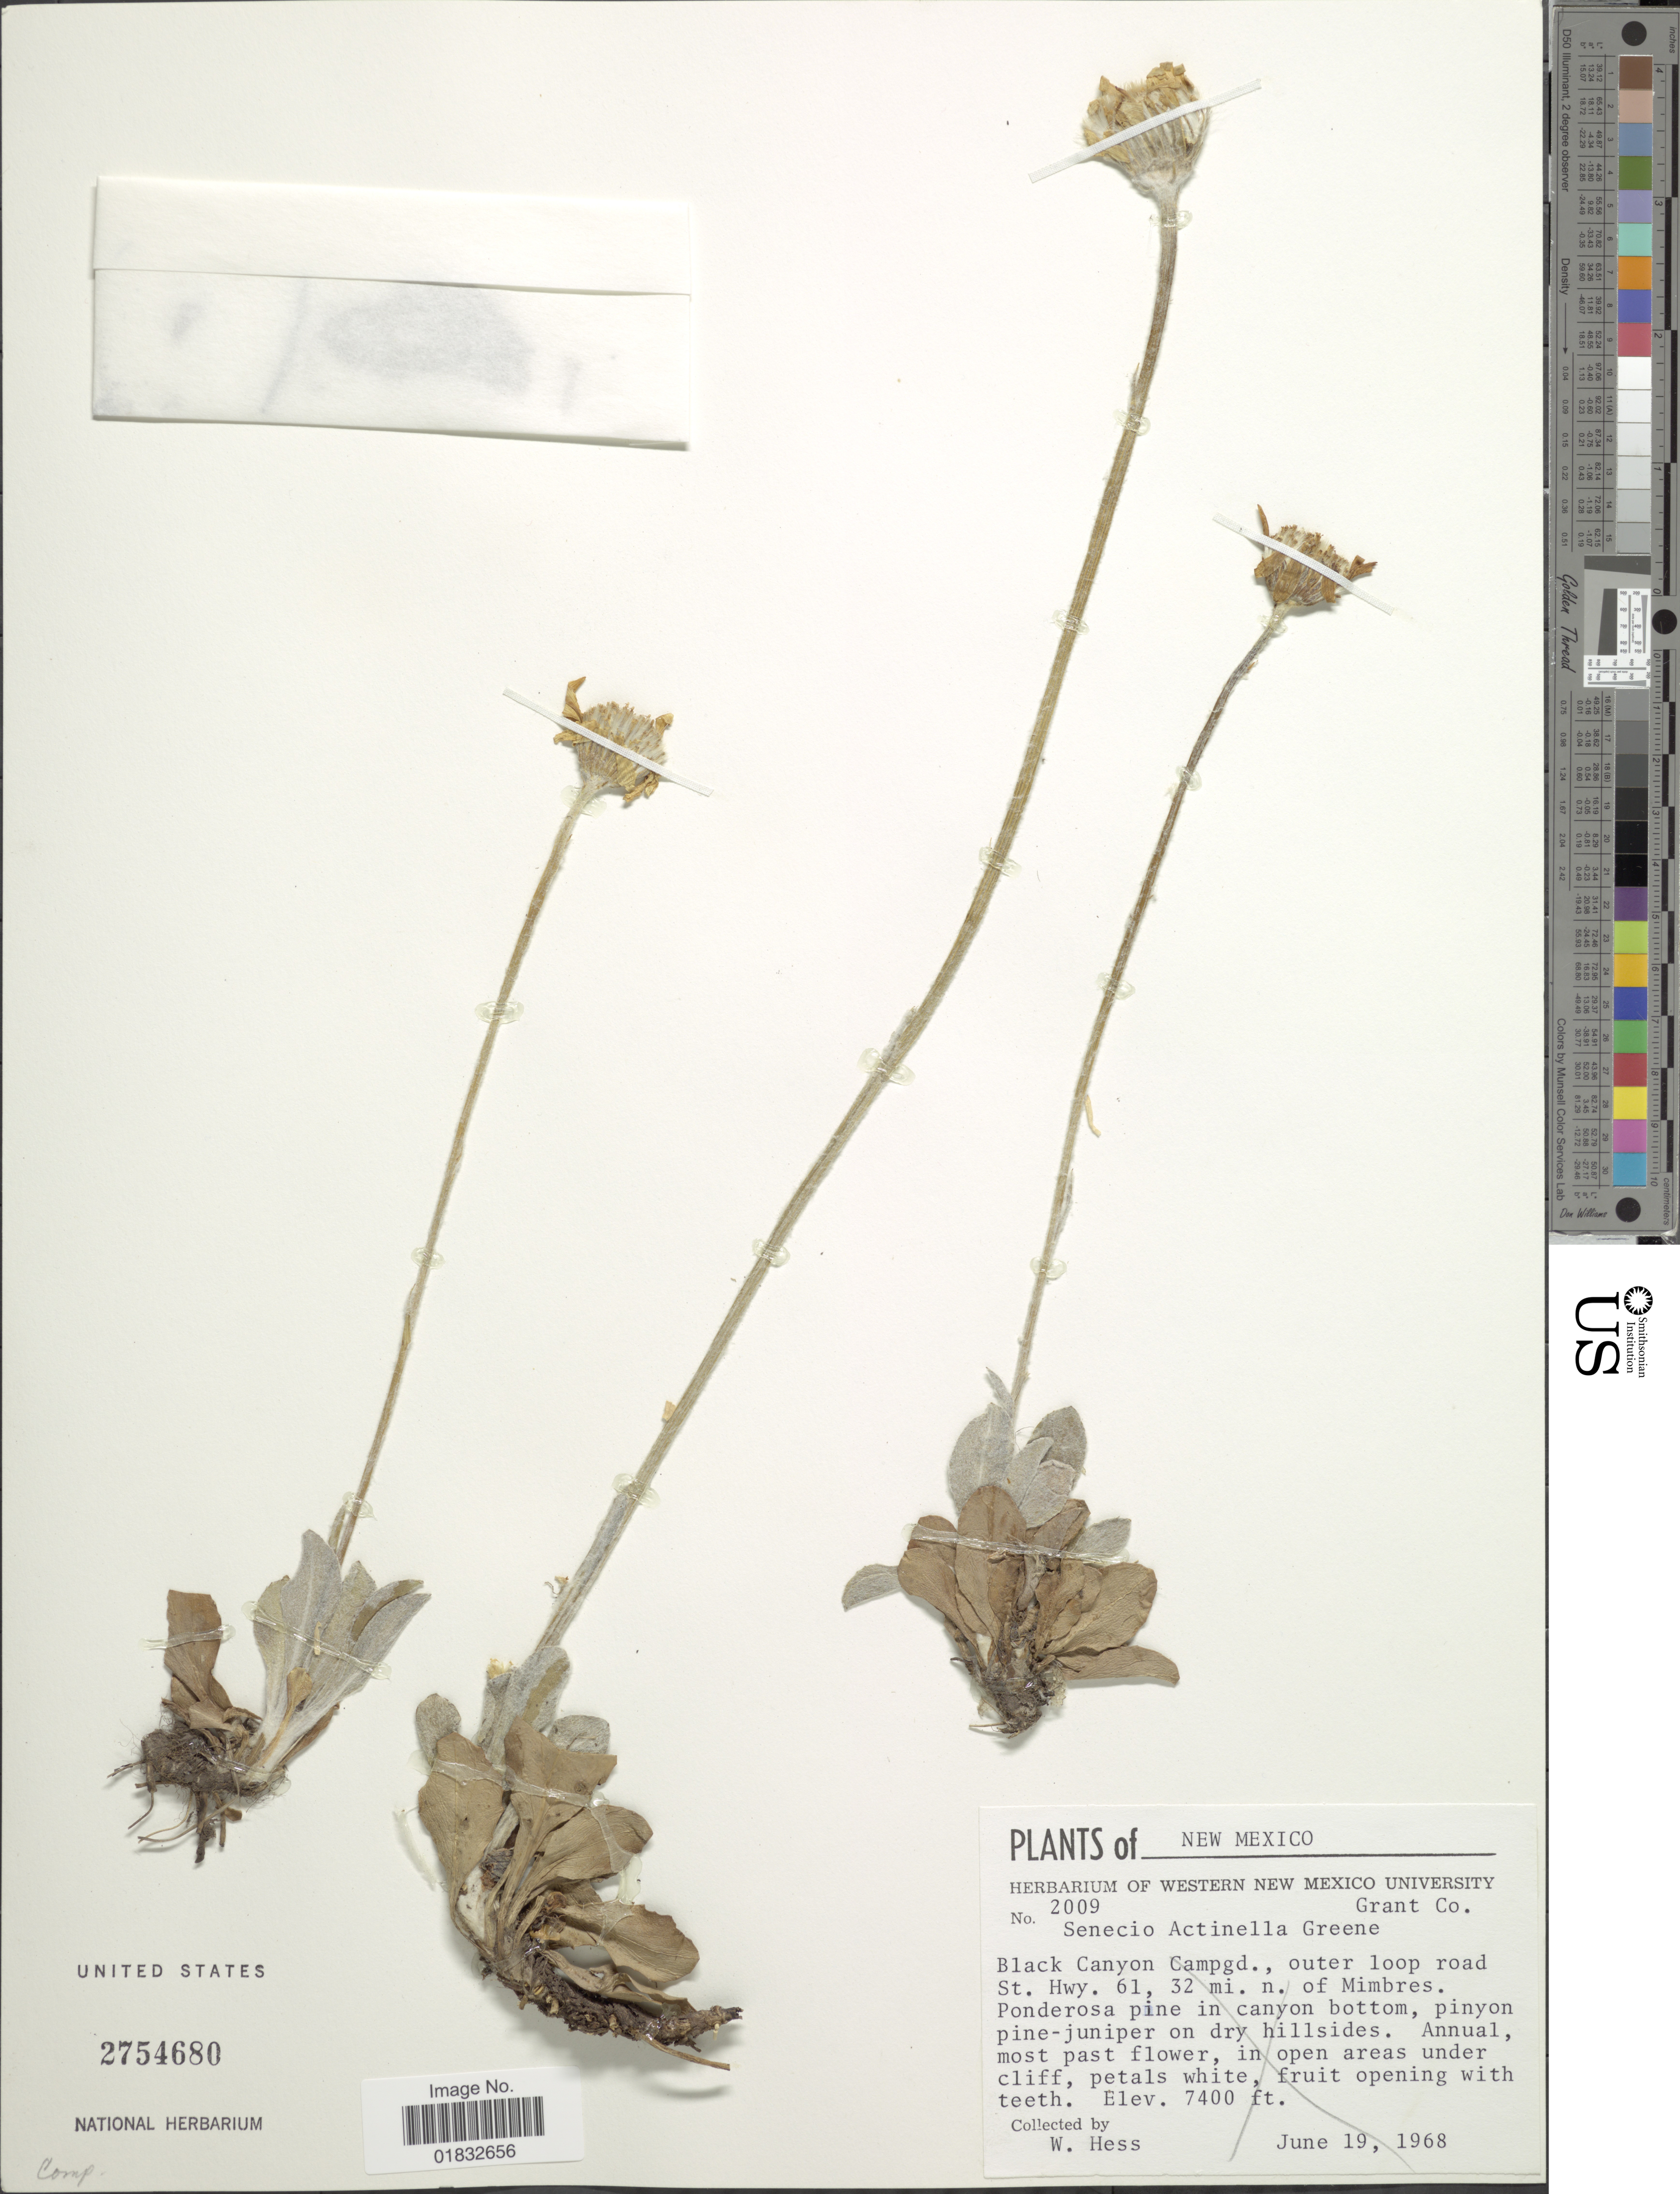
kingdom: Plantae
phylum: Tracheophyta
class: Magnoliopsida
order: Asterales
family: Asteraceae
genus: Senecio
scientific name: Senecio actinella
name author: Greene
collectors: W. Hess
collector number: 2009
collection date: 1968-06-19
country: United States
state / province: New Mexico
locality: Grant Co., Black Canyon Campgd., outer loop road St Hwy 61, 32 mi n of Mimbres. Ponderosa pine in canyon bottom, pinyon pine-juniper on dry hillsides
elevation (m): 2256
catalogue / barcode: US 2754680